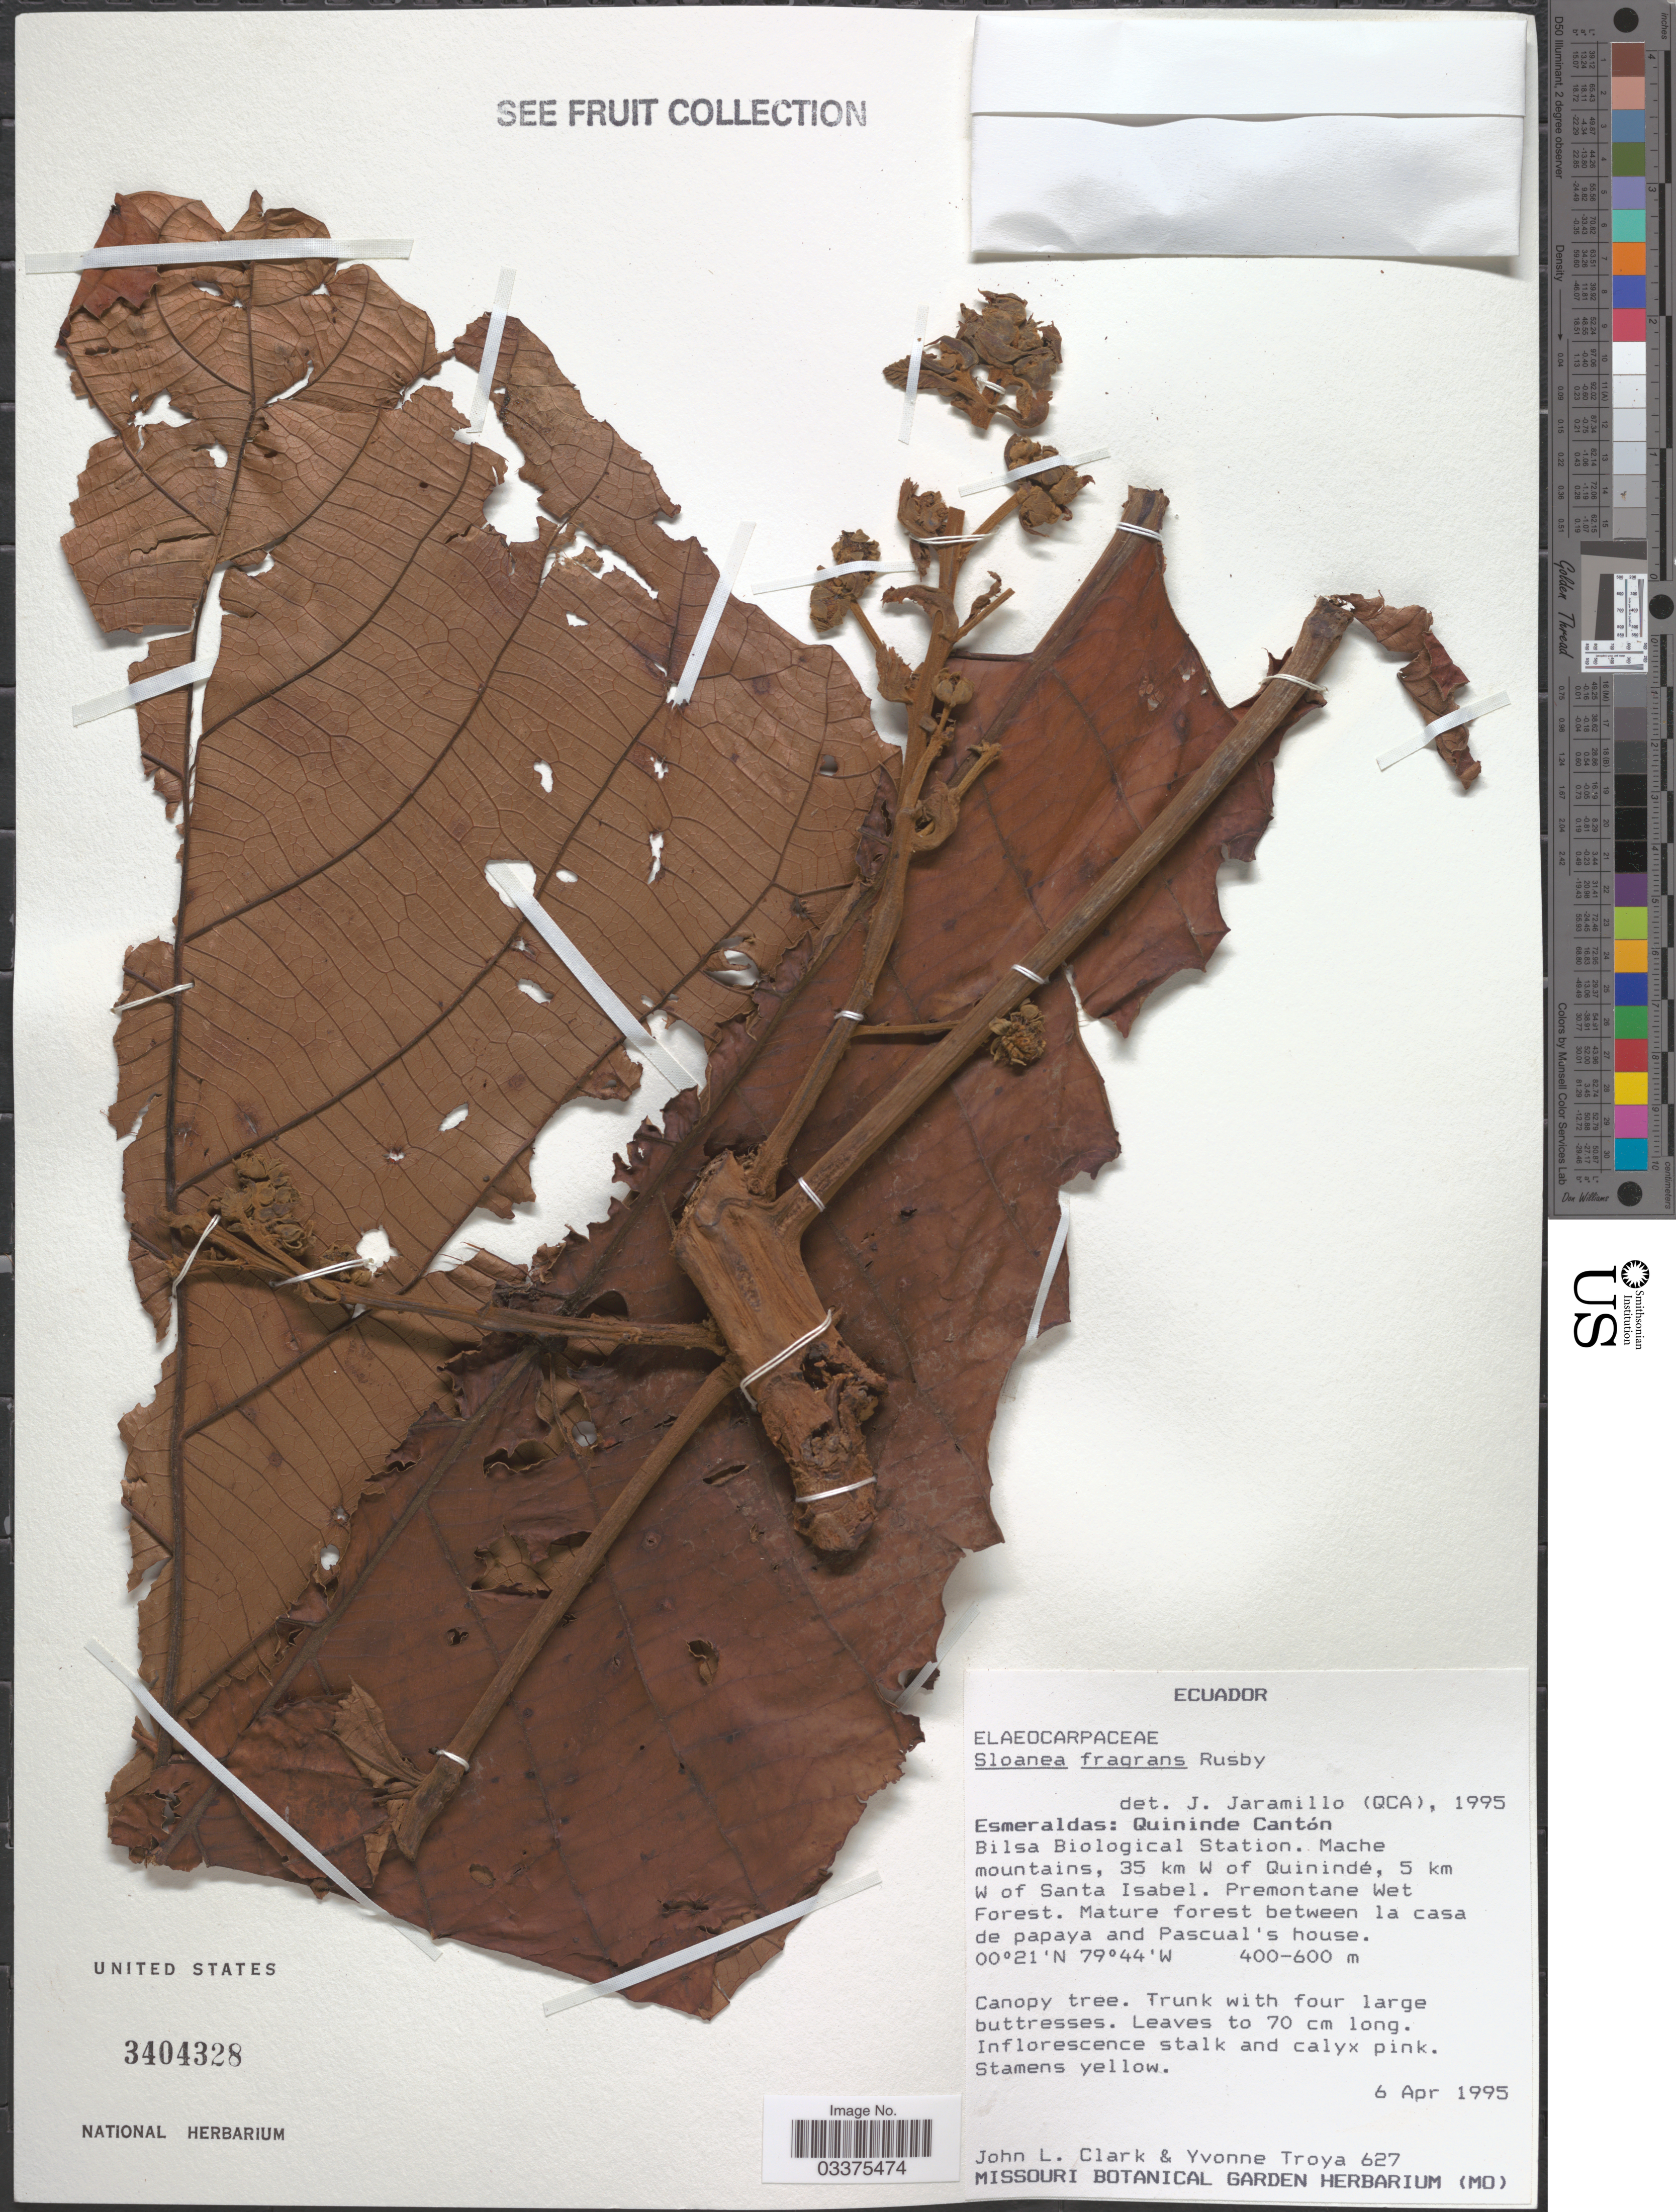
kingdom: Plantae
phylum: Tracheophyta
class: Magnoliopsida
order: Oxalidales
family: Elaeocarpaceae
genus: Sloanea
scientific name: Sloanea fragrans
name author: Rusby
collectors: J. L. Clark & Y. Troya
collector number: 627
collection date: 1995-04-06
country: Ecuador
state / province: Esmeraldas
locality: Quininde Cantón. Bilsa Biological Station. Mache mountains, 35 km W of Quinindé, 5 km W of Santa Isabel. Mature forest between la casa de papaya and Pascual's house.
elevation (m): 400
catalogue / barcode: US 3404328